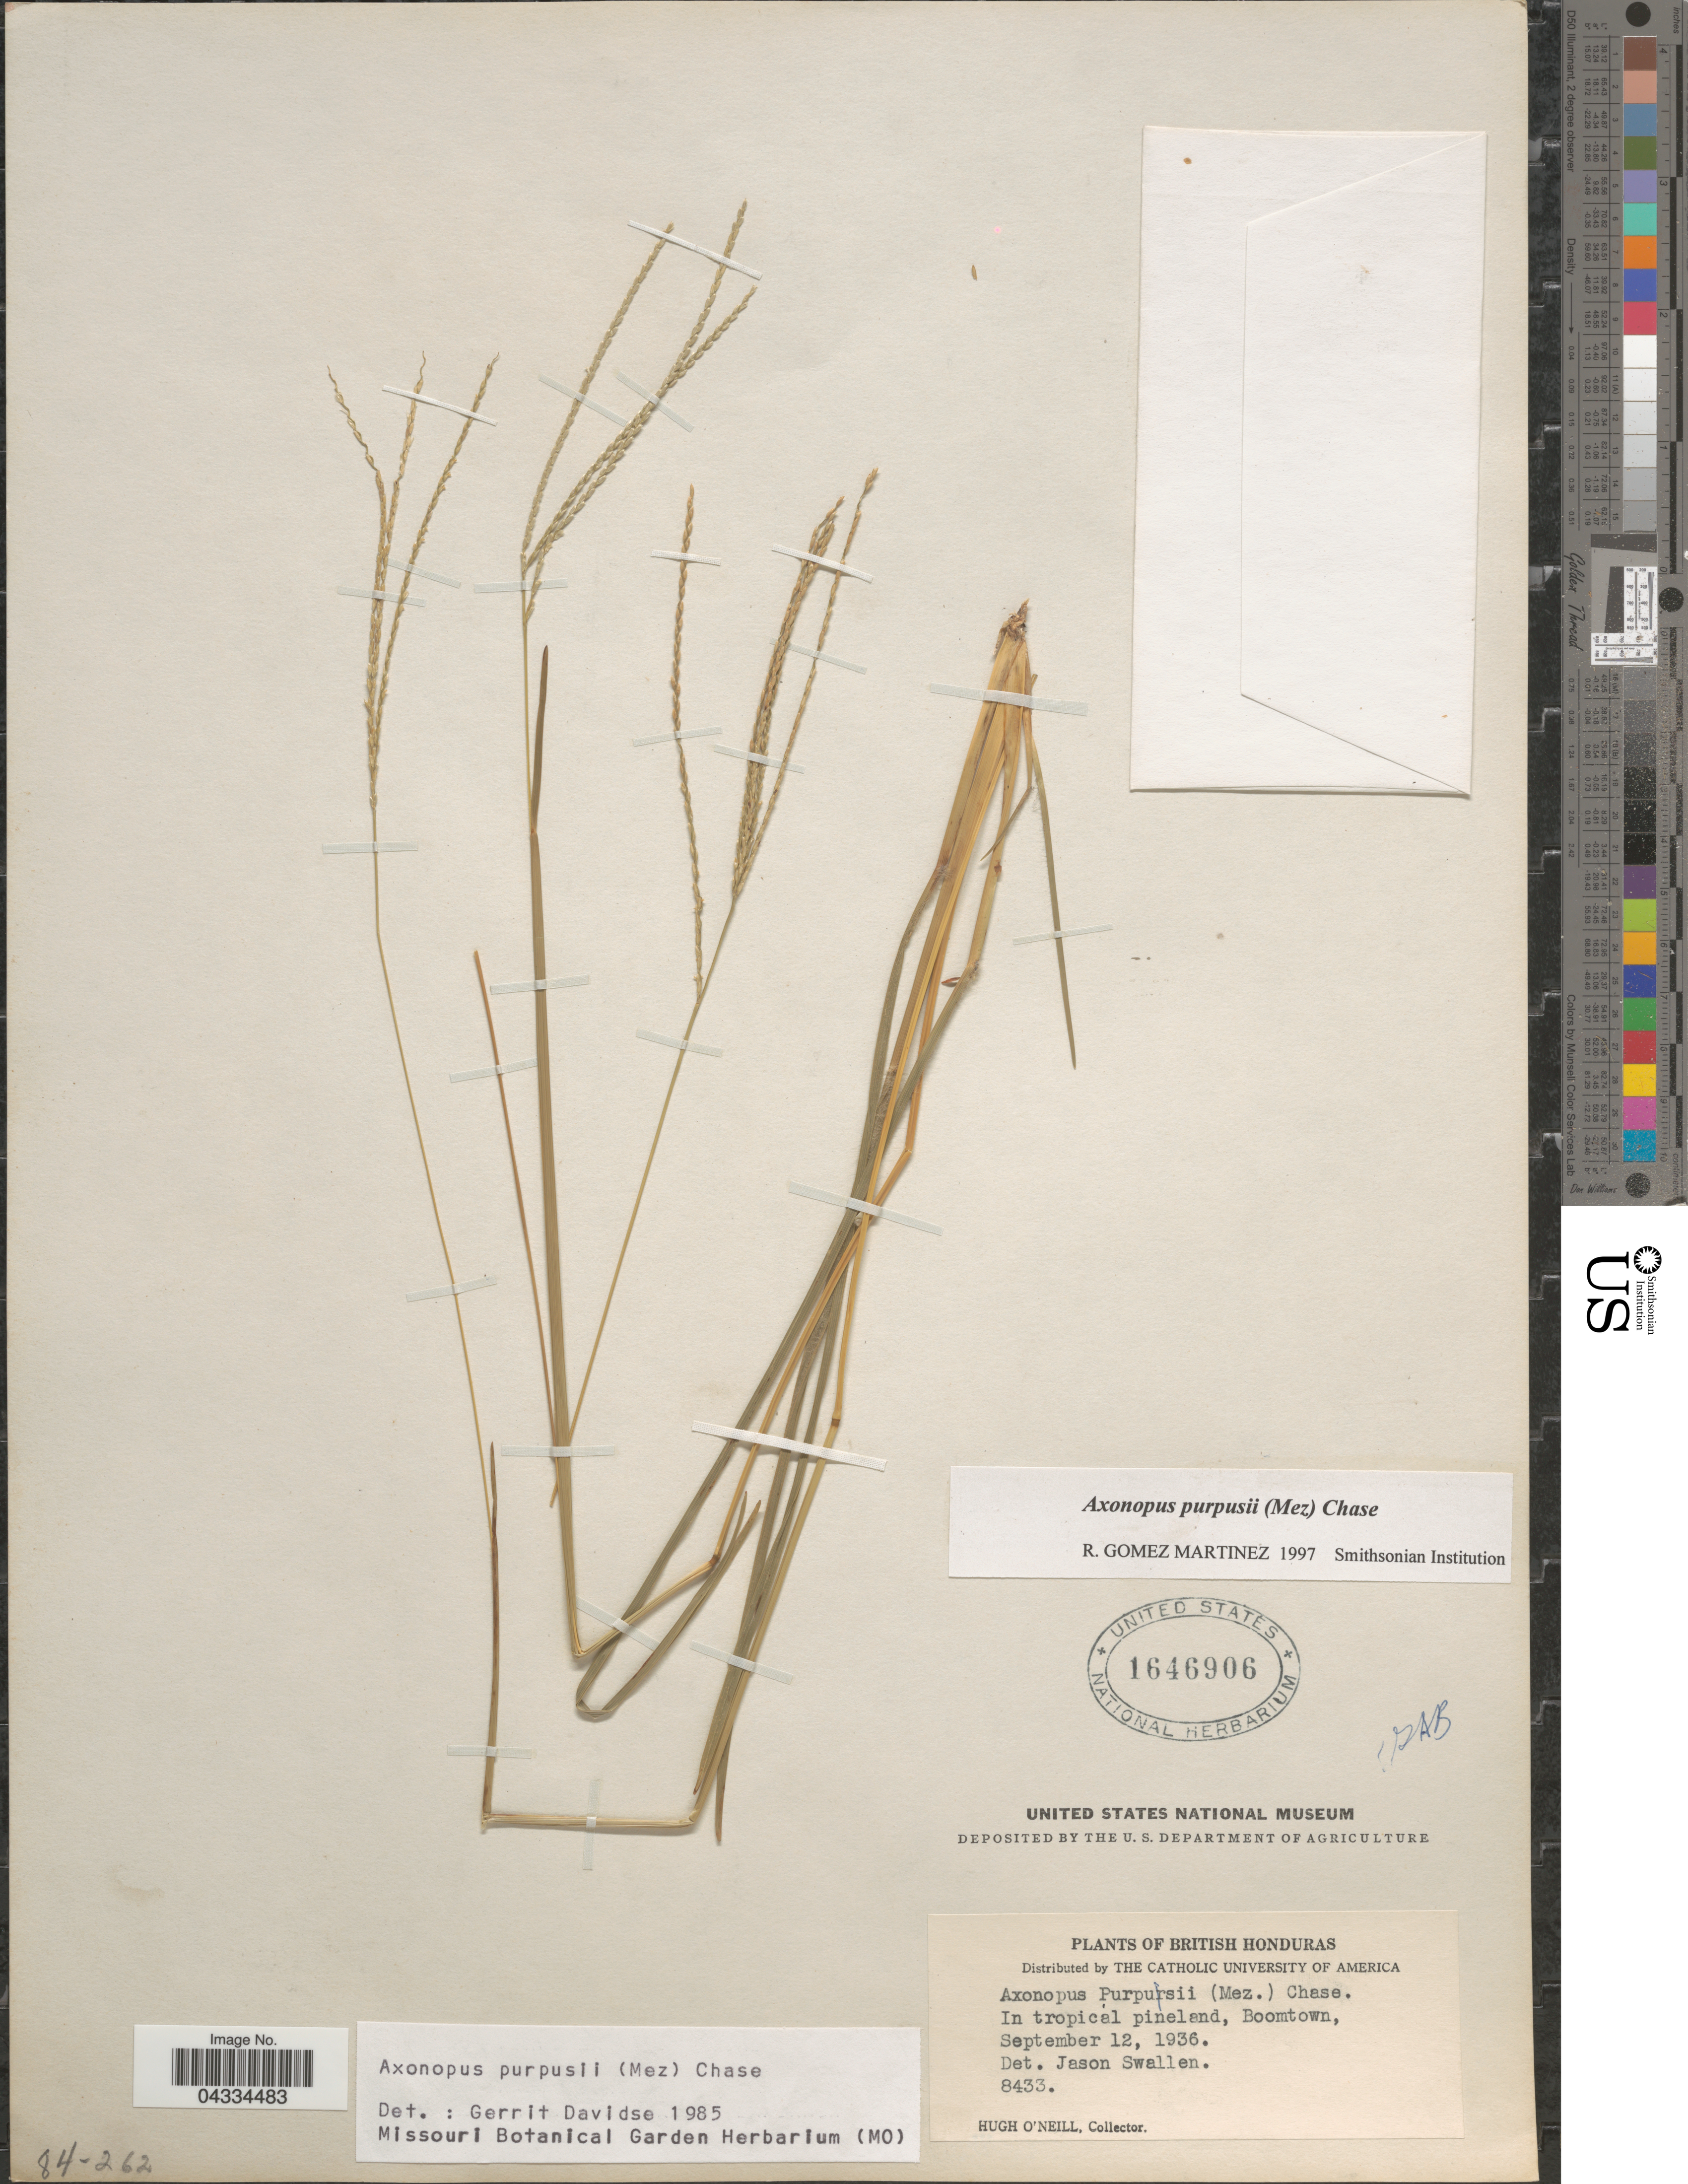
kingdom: Plantae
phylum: Tracheophyta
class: Liliopsida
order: Poales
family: Poaceae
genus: Axonopus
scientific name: Axonopus purpusii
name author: (Mez) Chase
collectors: H. O'Neill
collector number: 8433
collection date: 1936-09-12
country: Belize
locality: British Honduras. In tropical pineland, Boomtown.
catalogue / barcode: US 1646906